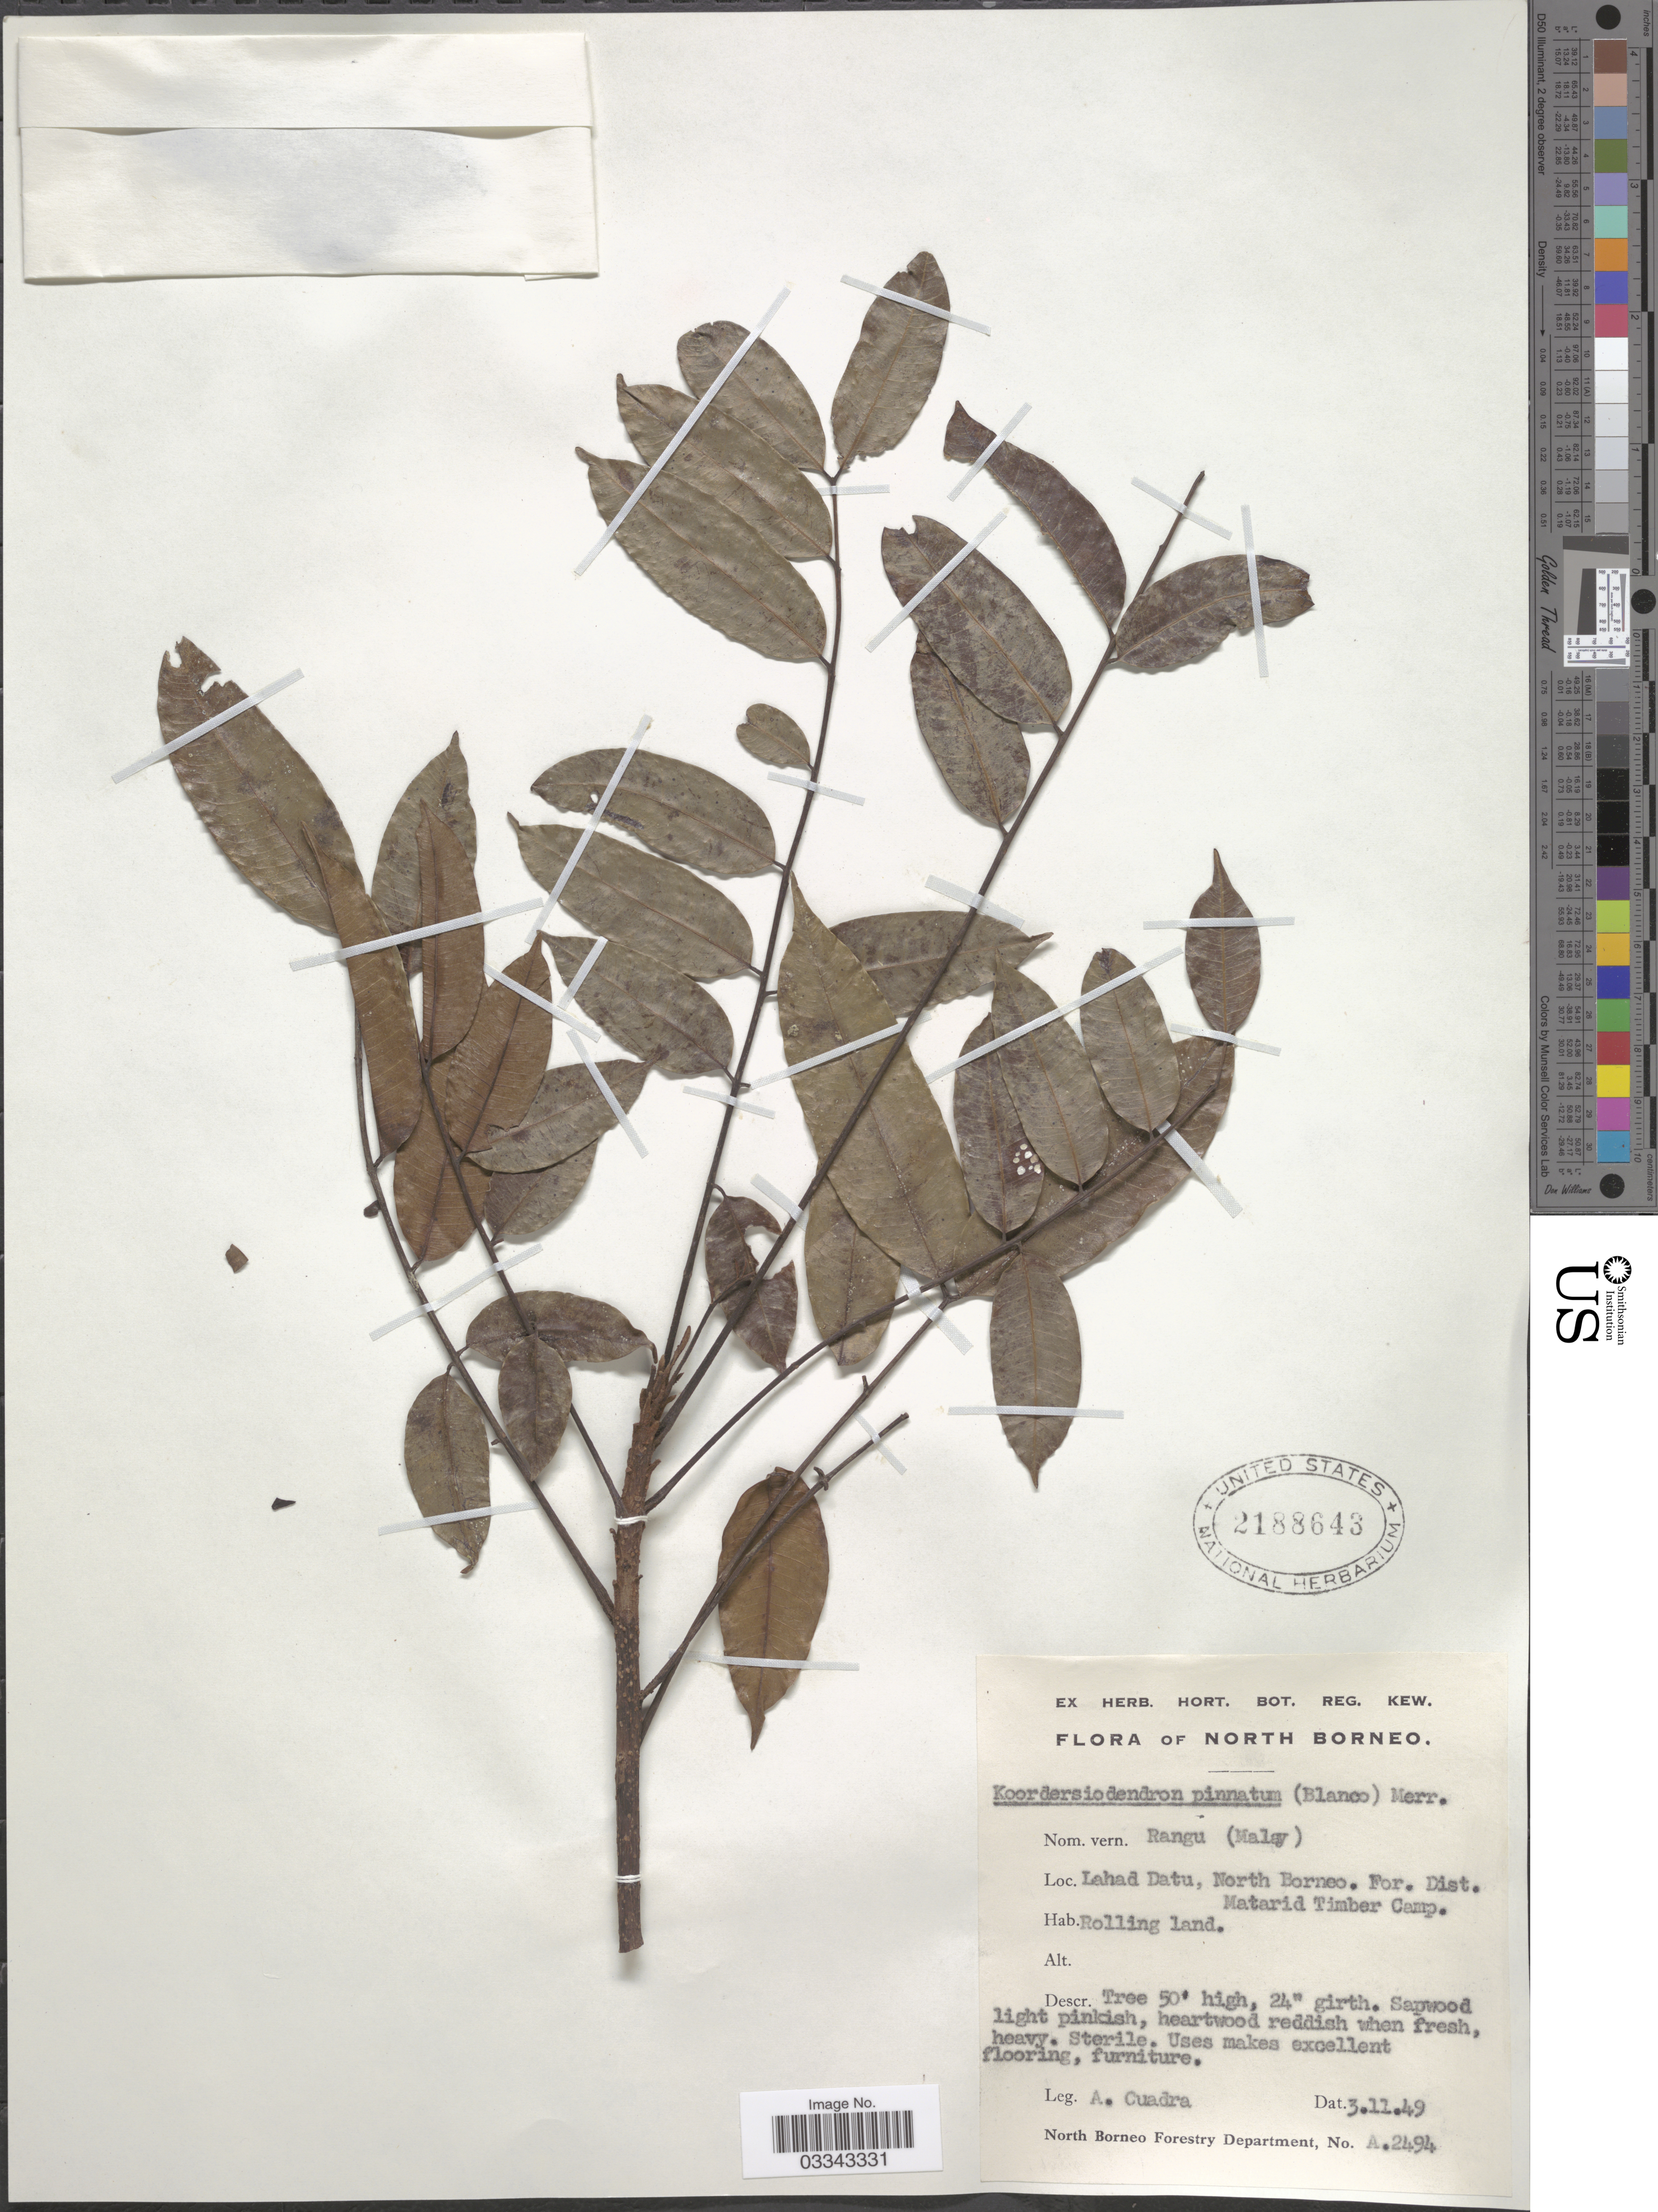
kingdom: Plantae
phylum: Tracheophyta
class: Magnoliopsida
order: Sapindales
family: Anacardiaceae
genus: Koordersiodendron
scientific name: Koordersiodendron pinnatum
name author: (Blanco) Merr.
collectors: A. Cuadra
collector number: A2494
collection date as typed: Transcribed d/m/y: 3/11/49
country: Malaysia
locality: North Borneo. Lahad Datu. For. Dist. Matarid Timber Camp.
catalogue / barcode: US 2188643